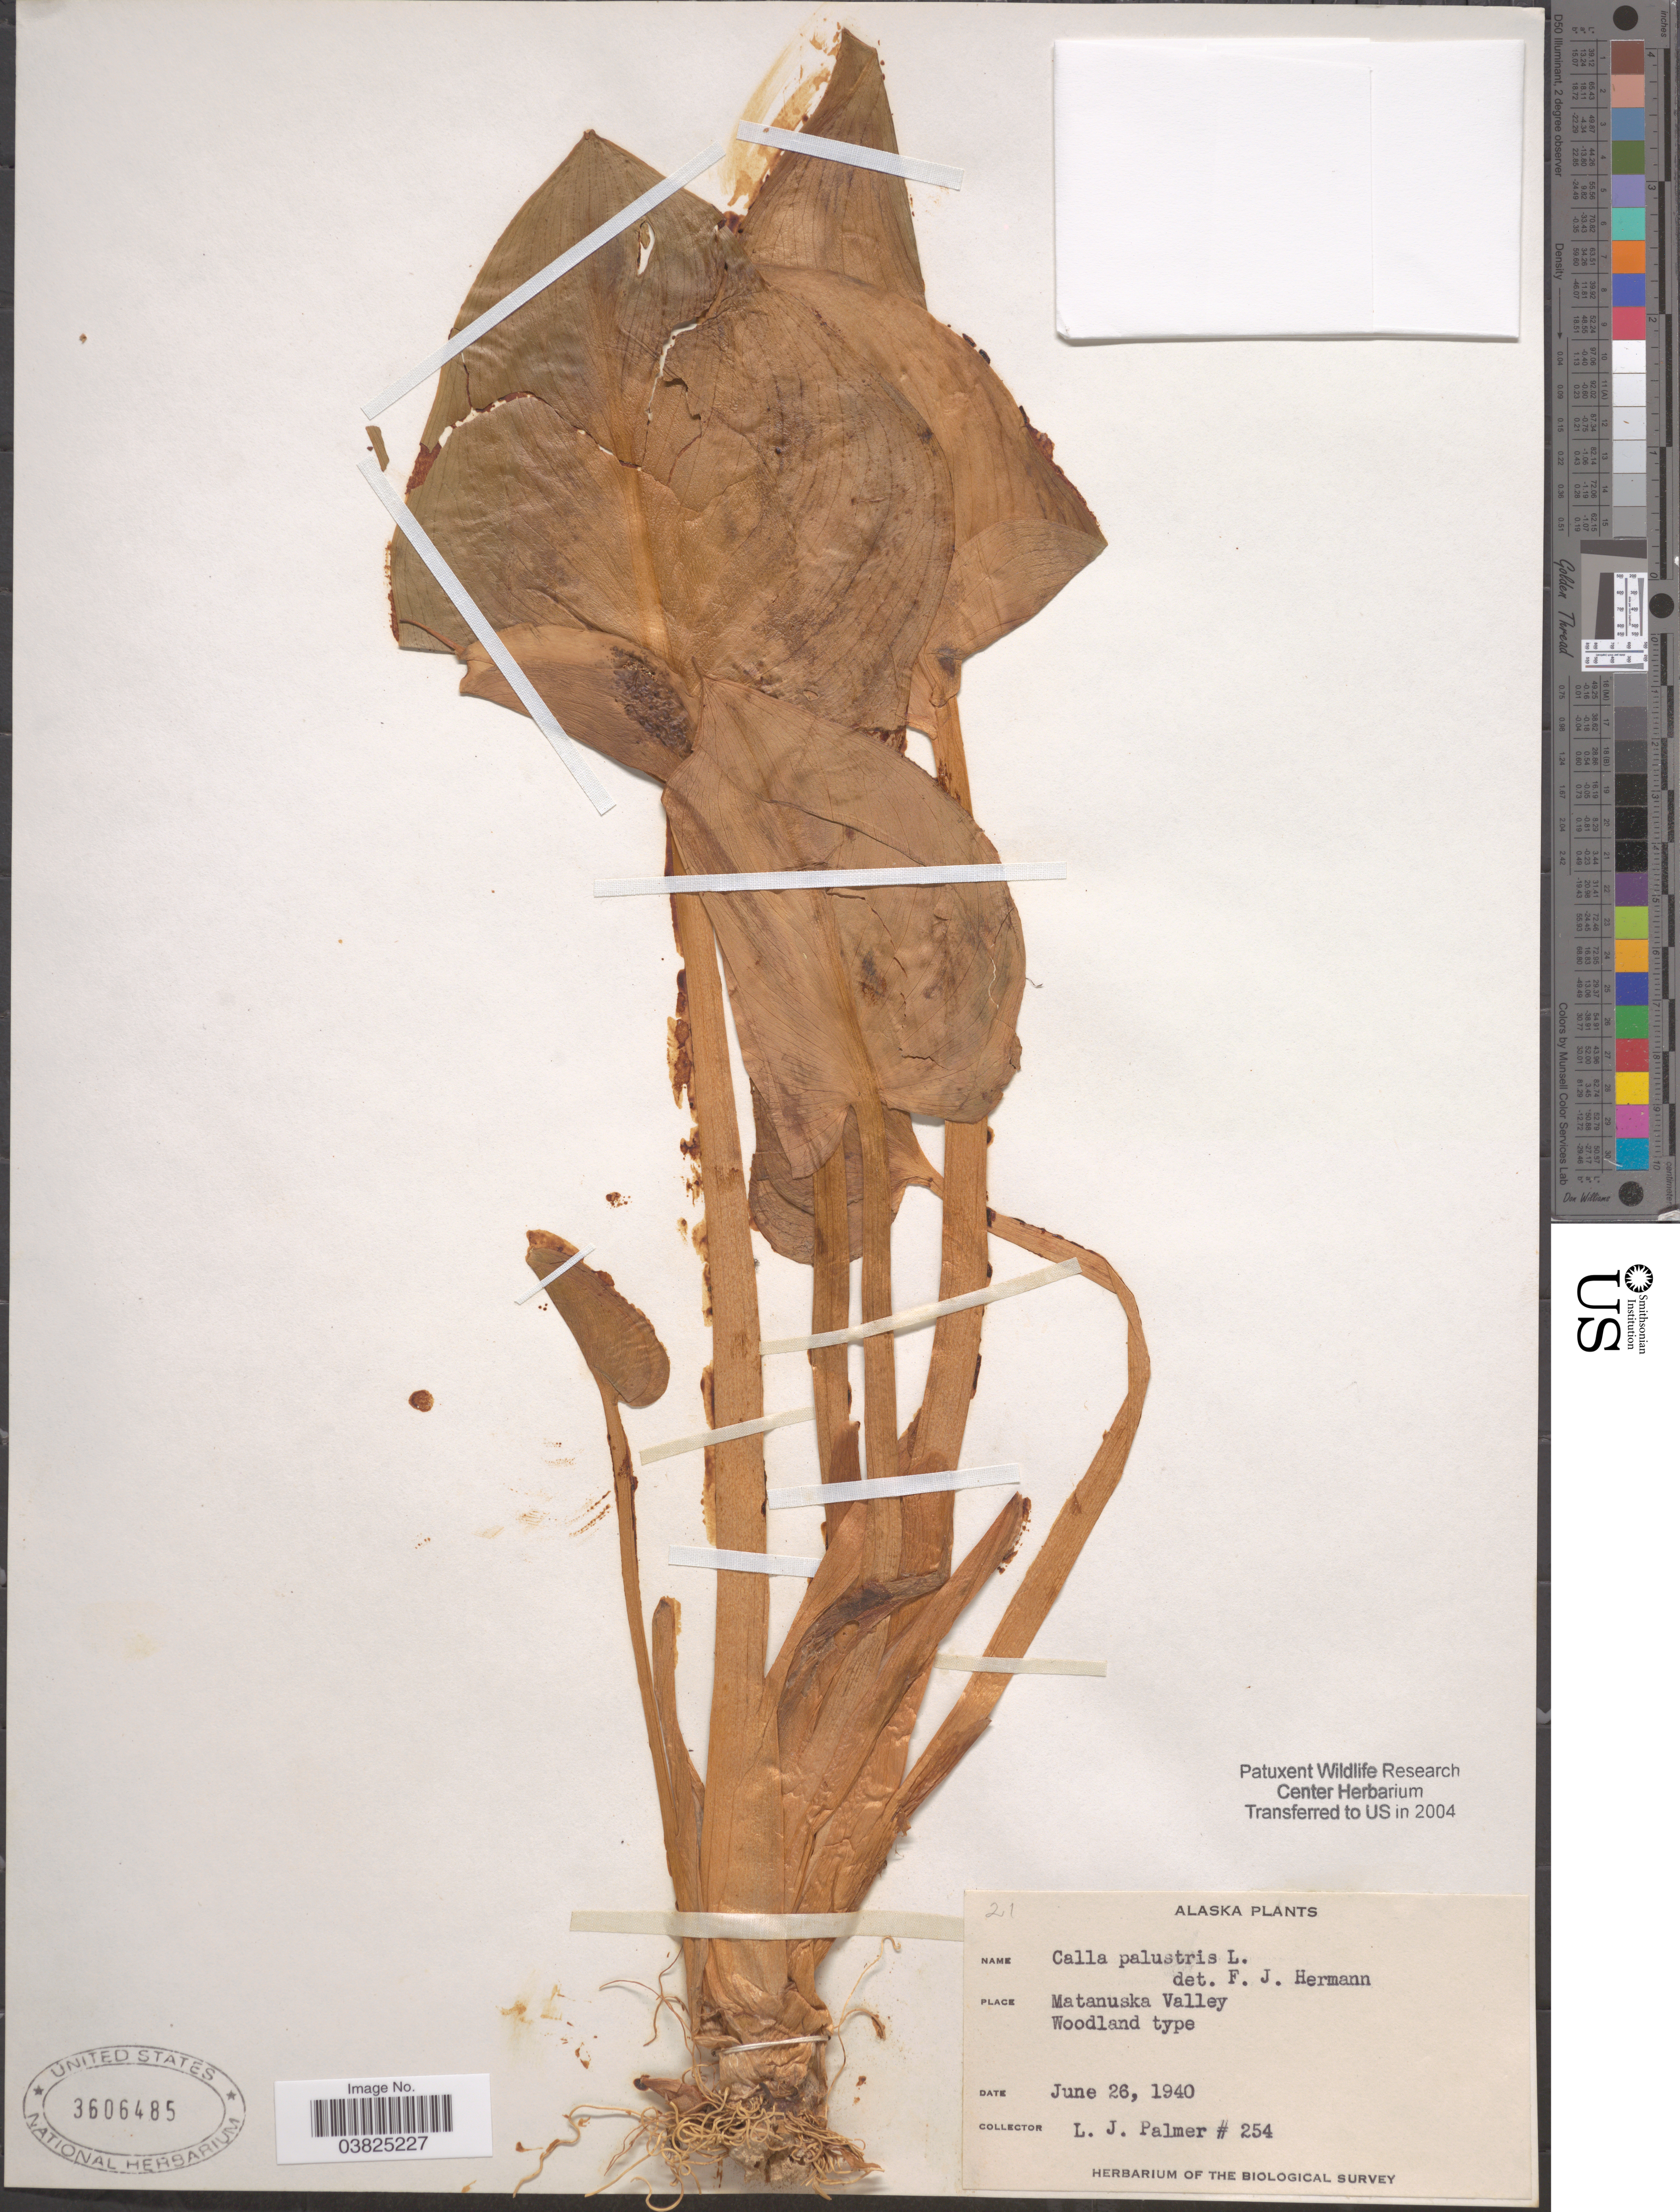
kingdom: Plantae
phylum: Tracheophyta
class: Liliopsida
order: Alismatales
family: Araceae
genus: Calla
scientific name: Calla palustris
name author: L.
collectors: L. J. Palmer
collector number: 254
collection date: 1940-06-26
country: United States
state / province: Alaska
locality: Matanuska Valley.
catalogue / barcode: US 3606485